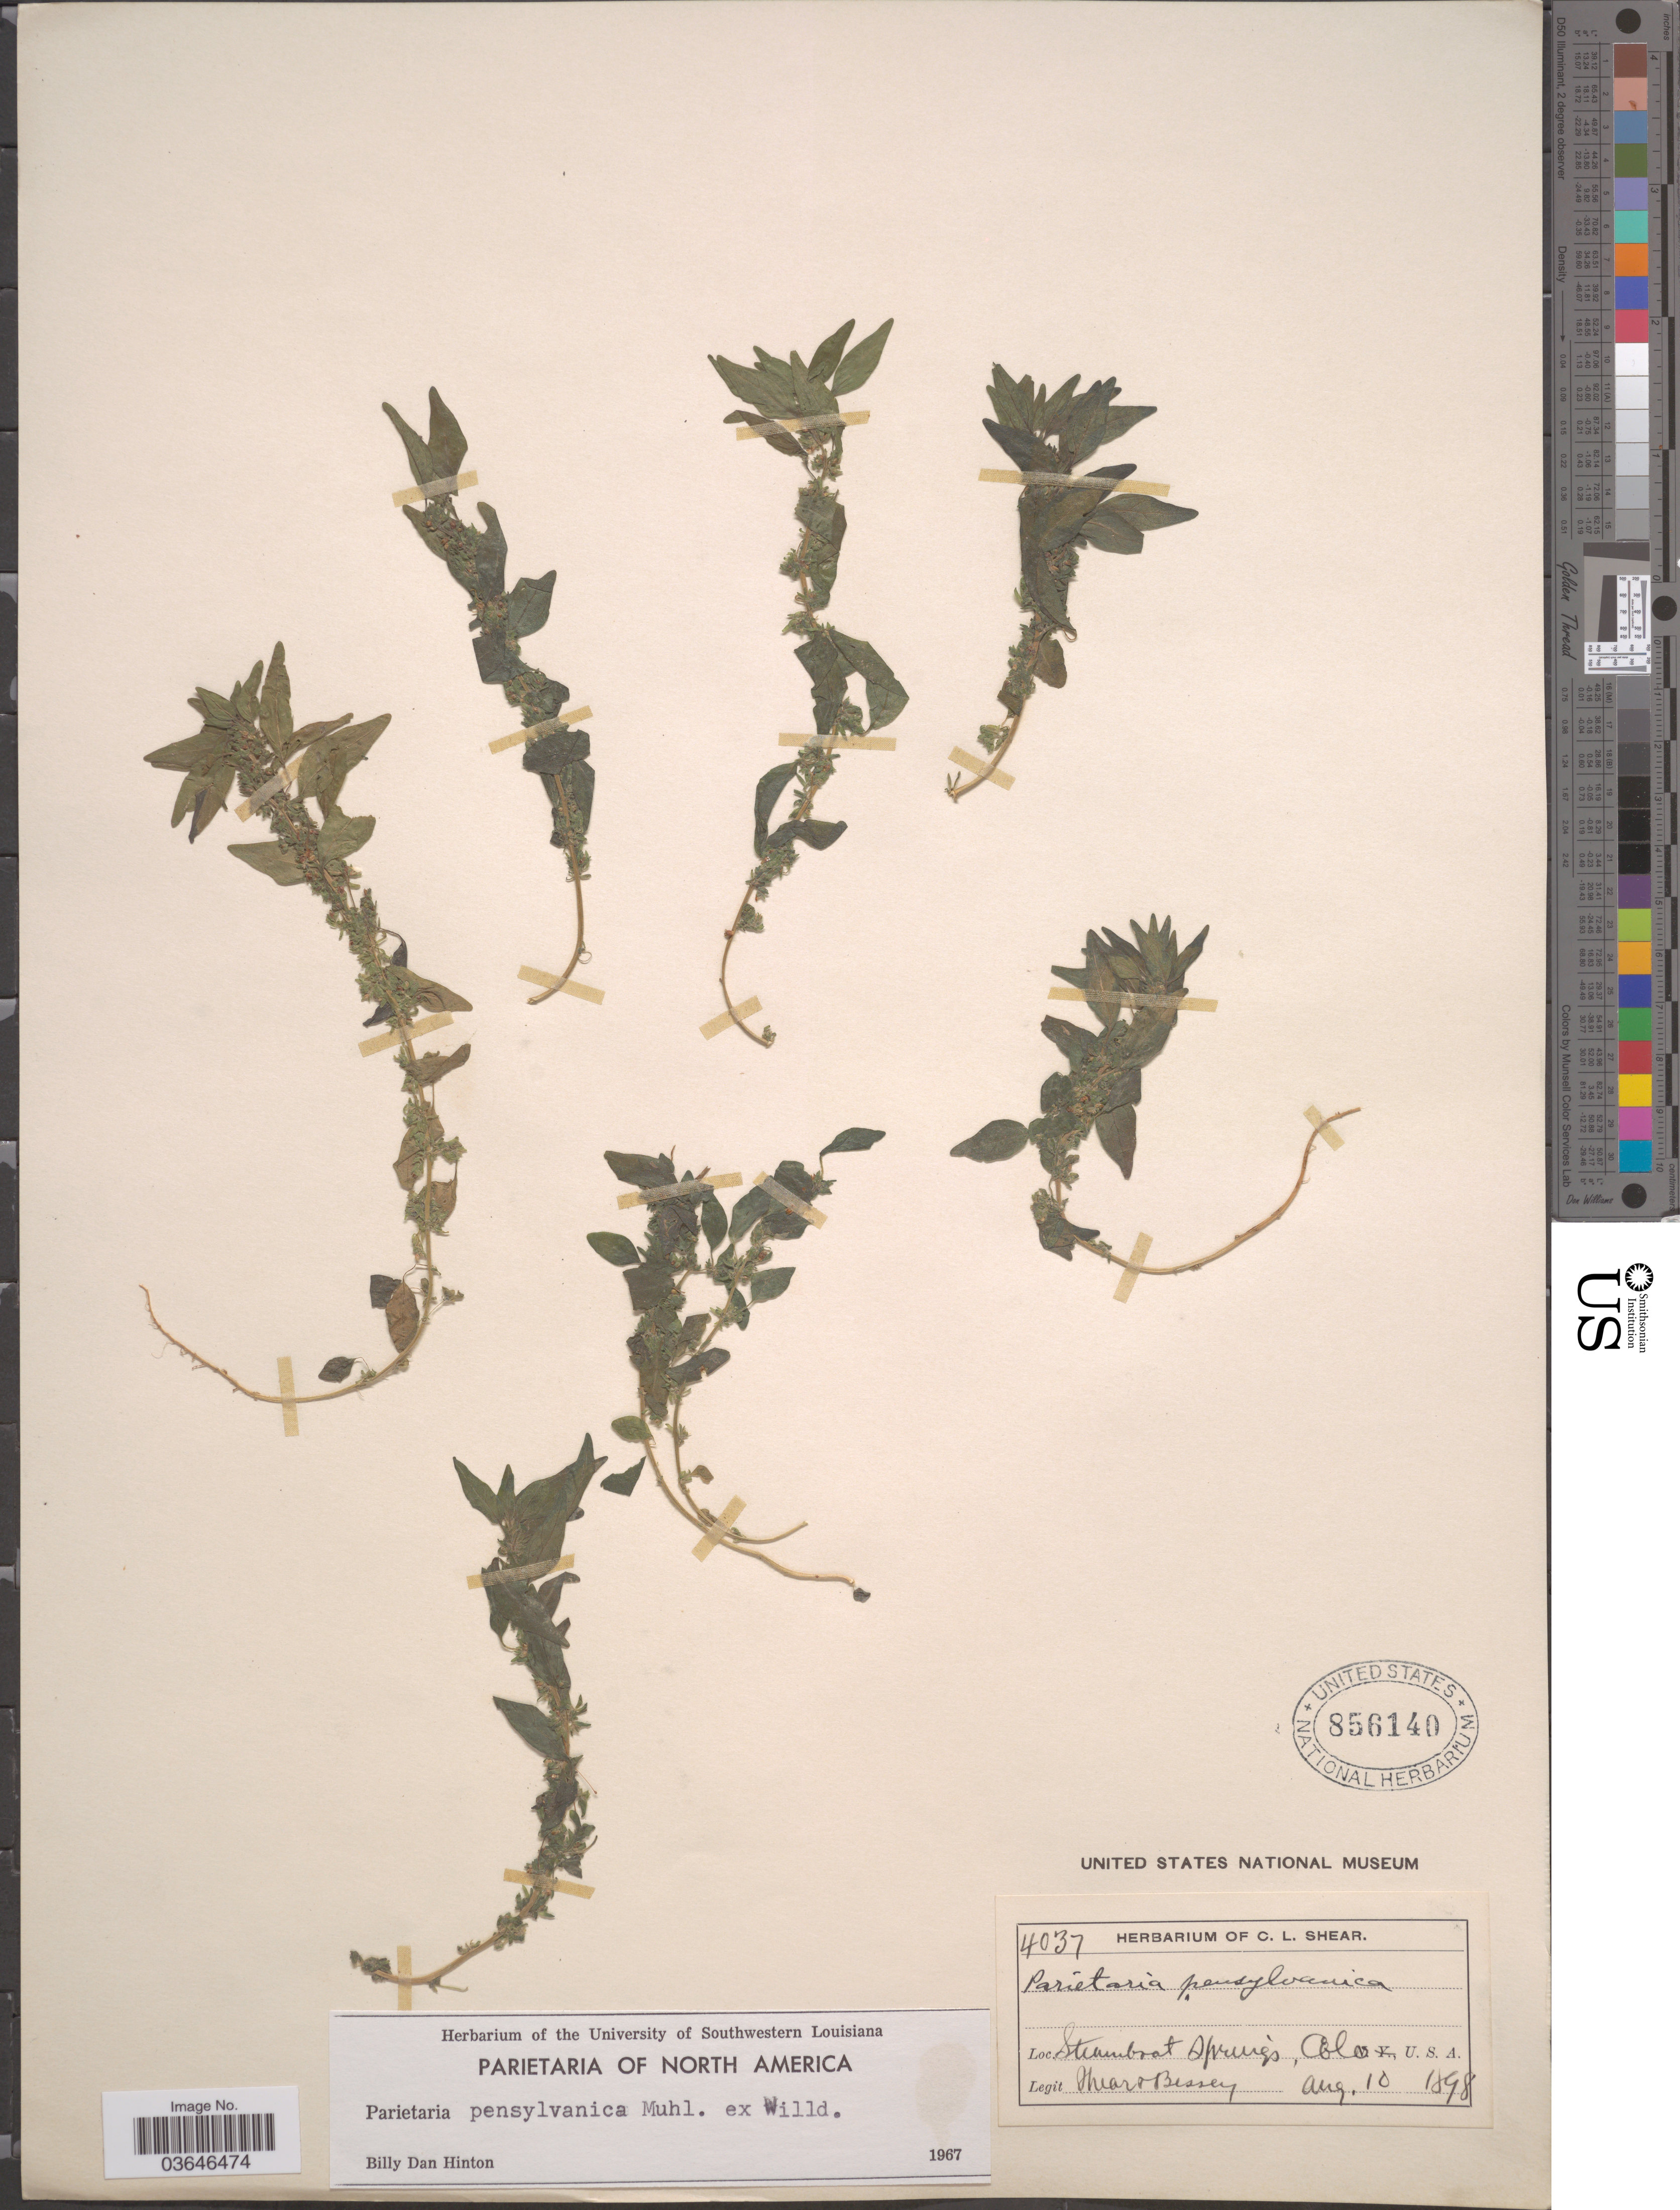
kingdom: Plantae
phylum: Tracheophyta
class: Magnoliopsida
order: Rosales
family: Urticaceae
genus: Parietaria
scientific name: Parietaria pensylvanica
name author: Muhl. ex Willd.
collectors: -- Shear & -. Bessey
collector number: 4037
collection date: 1898-08-10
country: United States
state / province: Colorado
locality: Steamboat Springs.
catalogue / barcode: US 856140